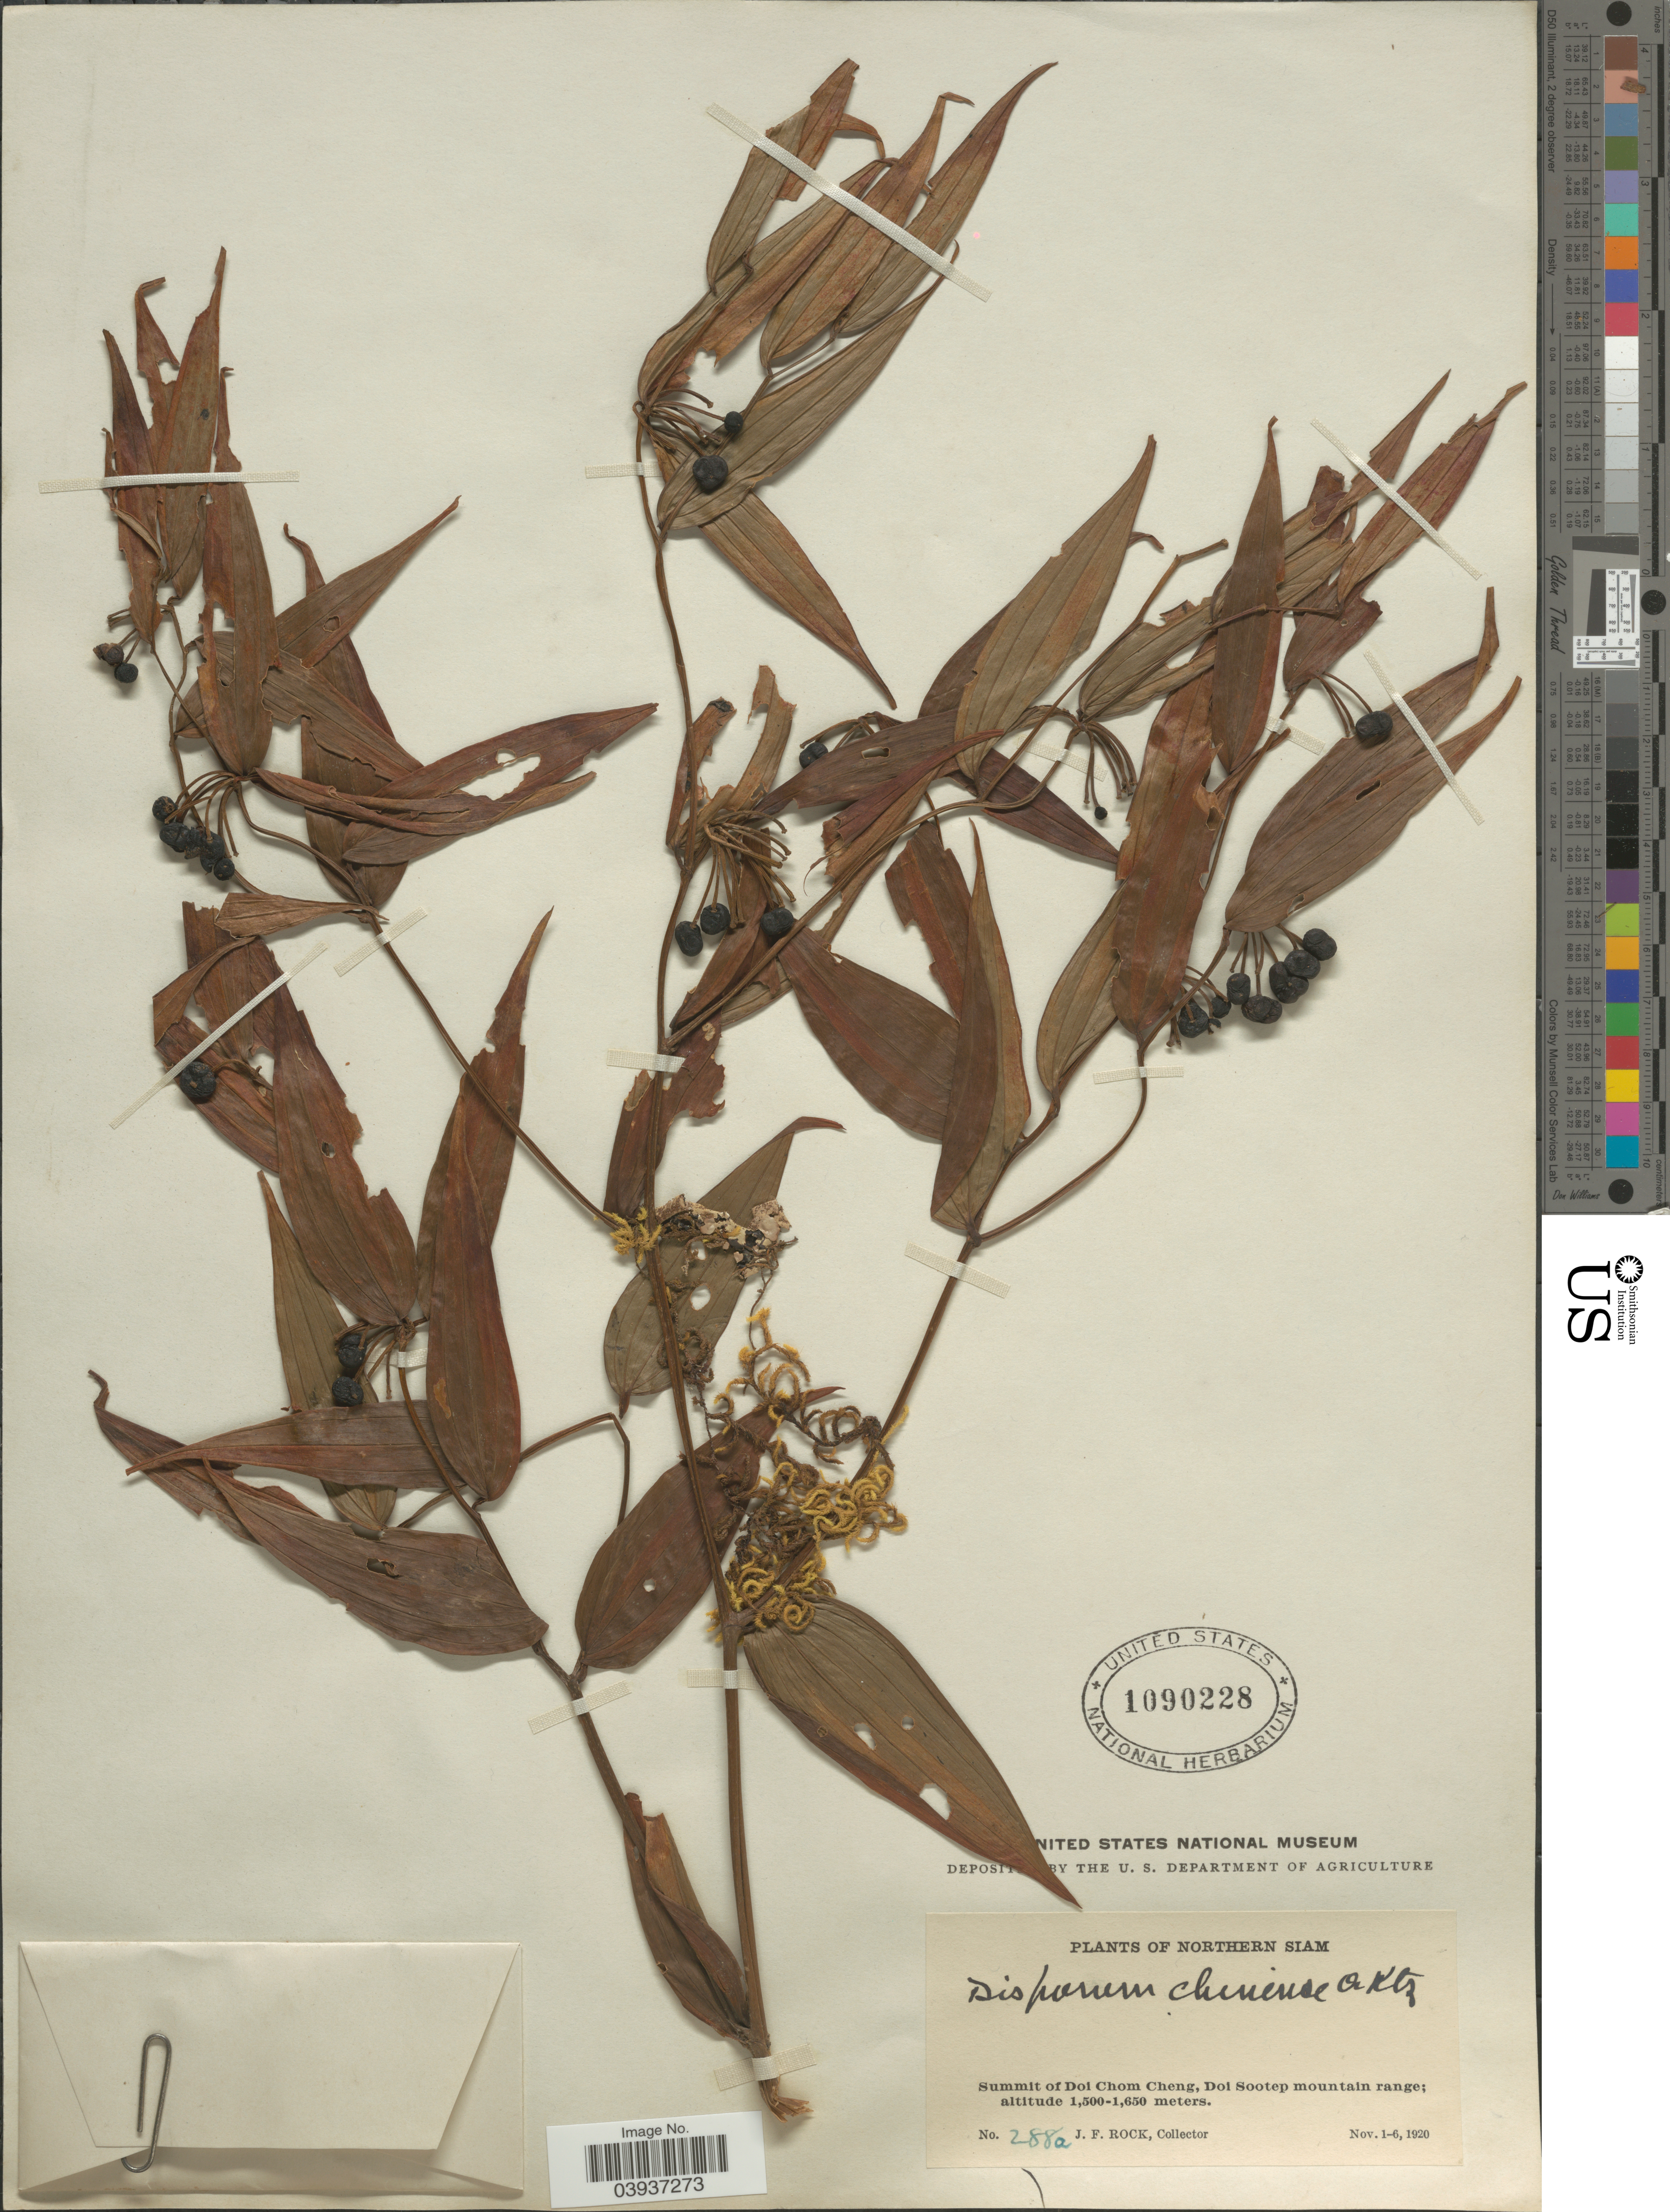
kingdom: Plantae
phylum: Tracheophyta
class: Liliopsida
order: Liliales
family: Colchicaceae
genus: Disporum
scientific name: Disporum chinense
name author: D. Don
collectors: J. Rock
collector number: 288a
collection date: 1920-11-01/1920-11-06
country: Thailand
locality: Northern Siam. Summit of Doi Chom Cheng, Doi Sootep mountain range.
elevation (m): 1500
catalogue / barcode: US 1090228